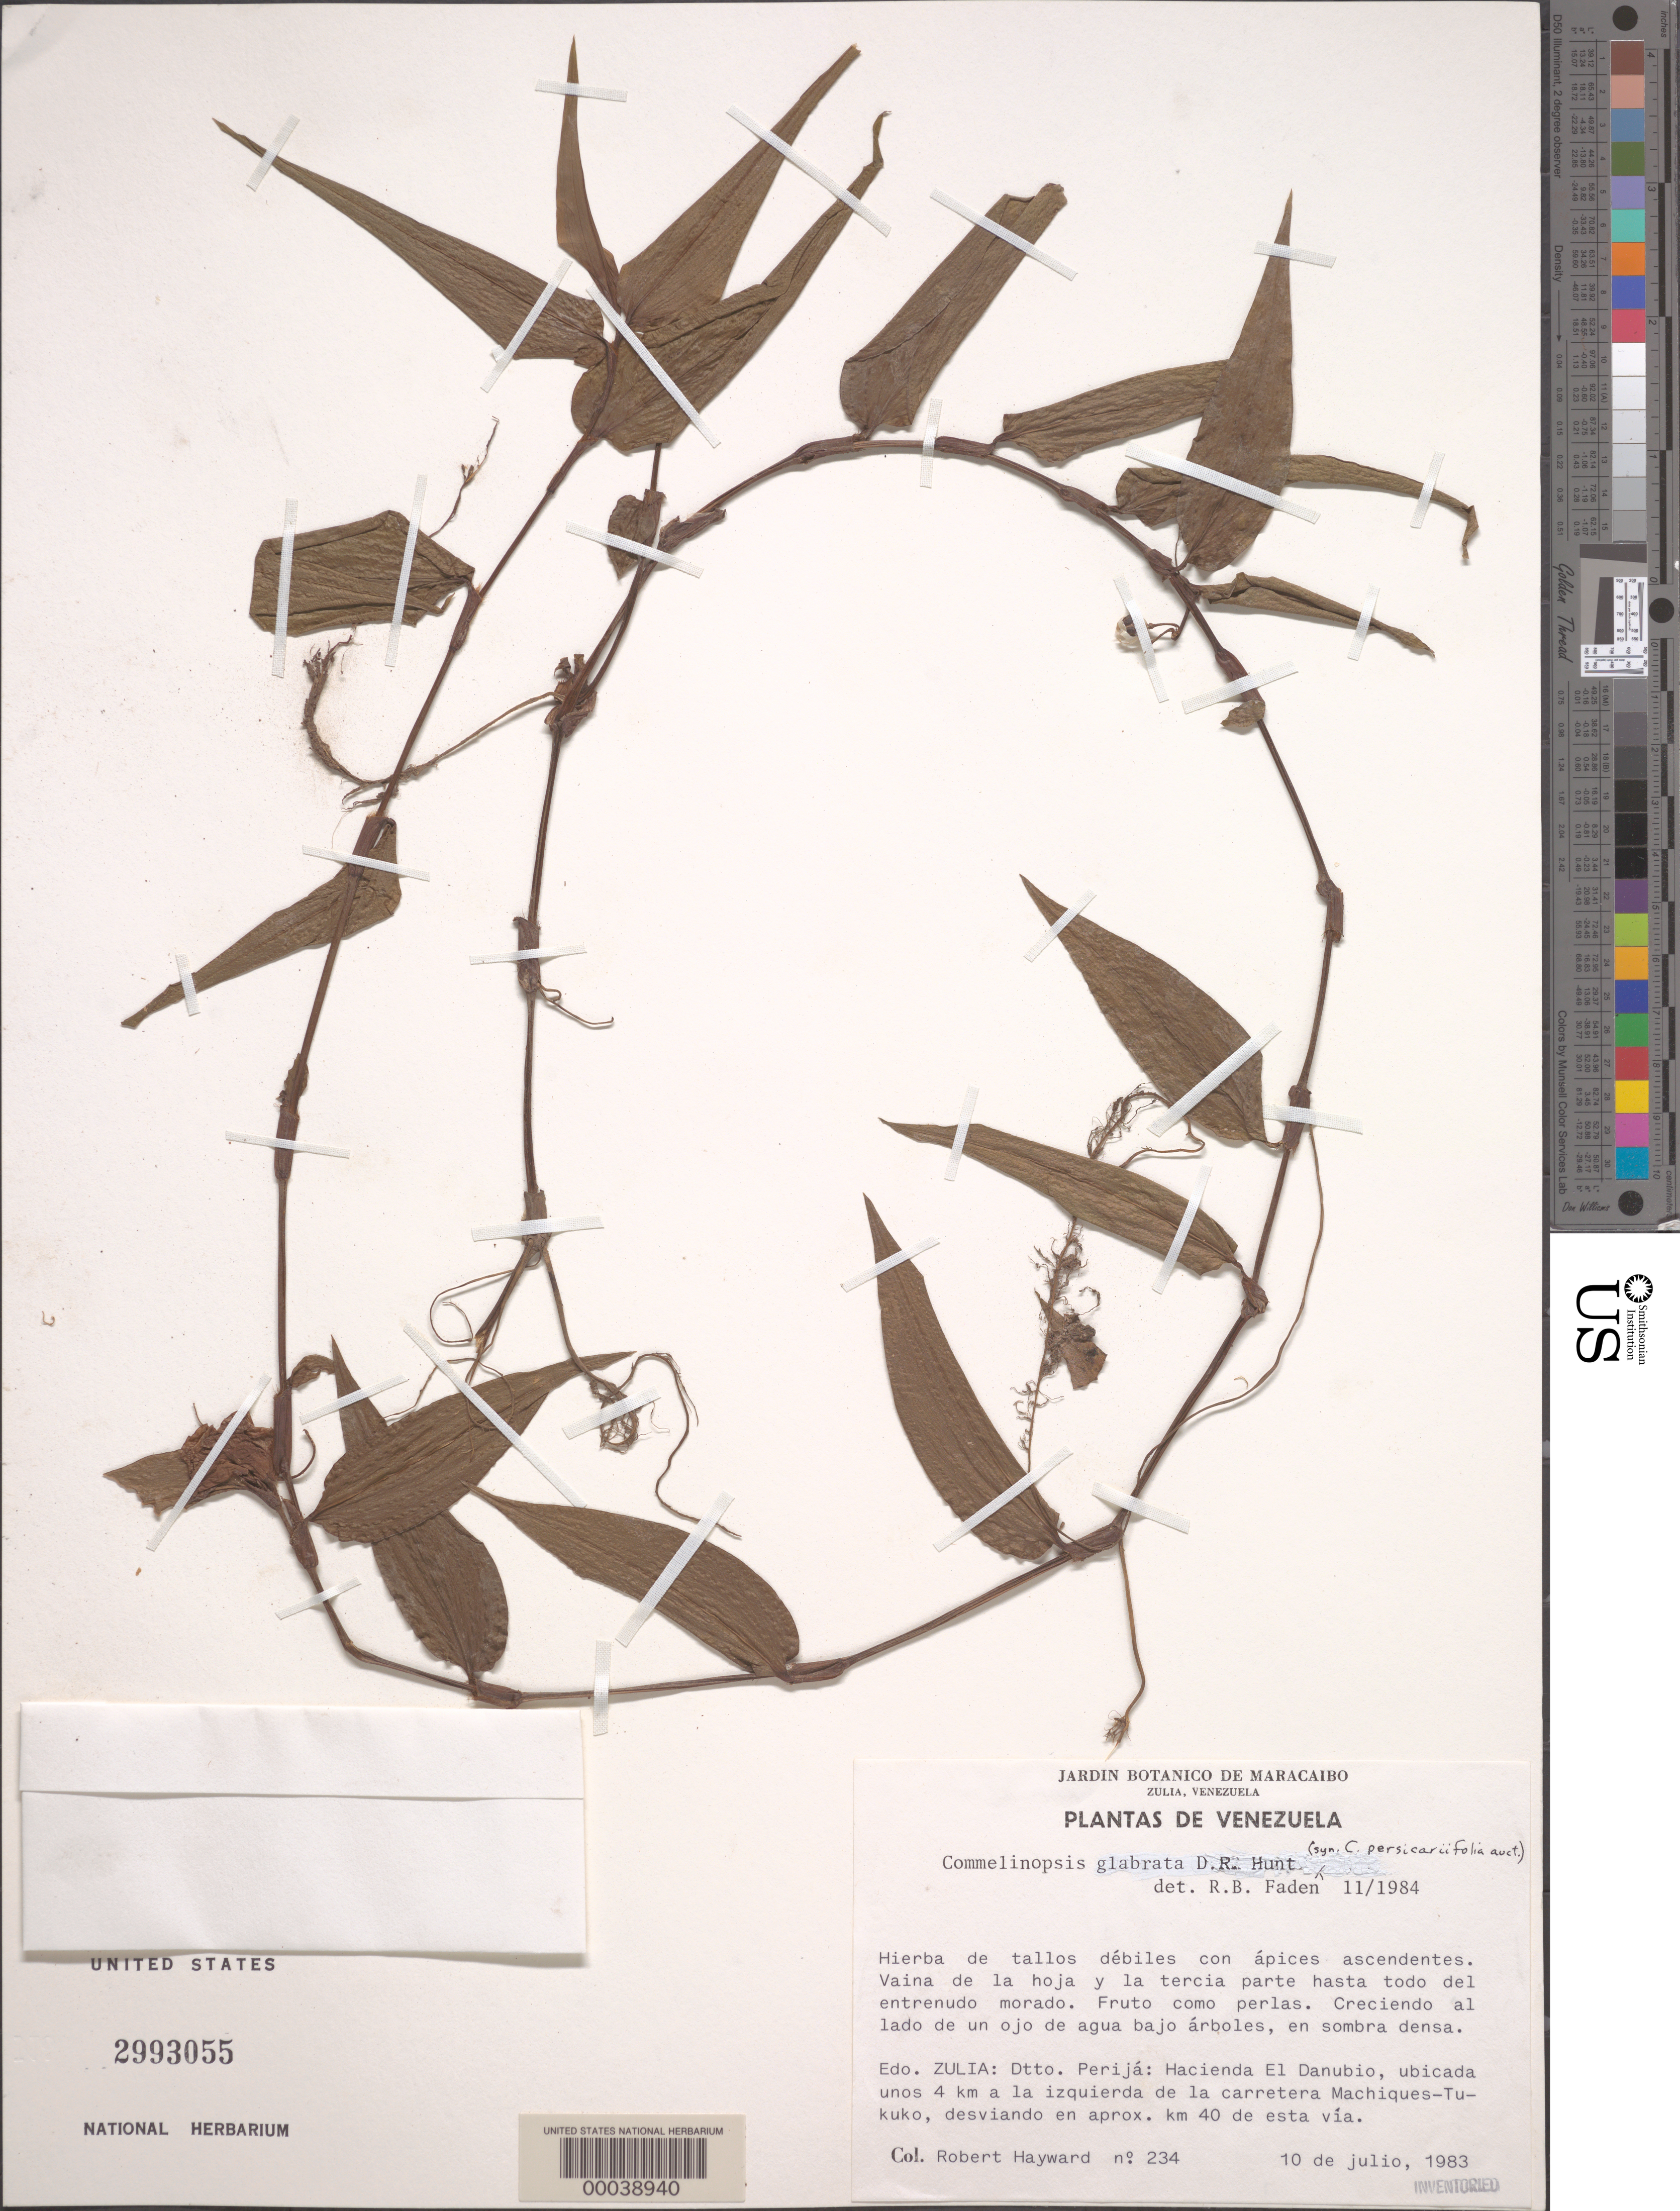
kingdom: Plantae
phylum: Tracheophyta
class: Liliopsida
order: Commelinales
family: Commelinaceae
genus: Commelina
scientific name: Commelina rufipes var. glabrata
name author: (D.R. Hunt) Faden & D.R. Hunt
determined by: Faden, Robert B., (US), Smithsonian Institution - National Museum of Natural History (UNITED STATES)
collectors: R. Hayward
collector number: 234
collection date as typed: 10 Jul 1983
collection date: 1983-07-10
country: Venezuela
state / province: Zulia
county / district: Machiques de Perijá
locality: Hacienda el danubio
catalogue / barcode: US 2993055